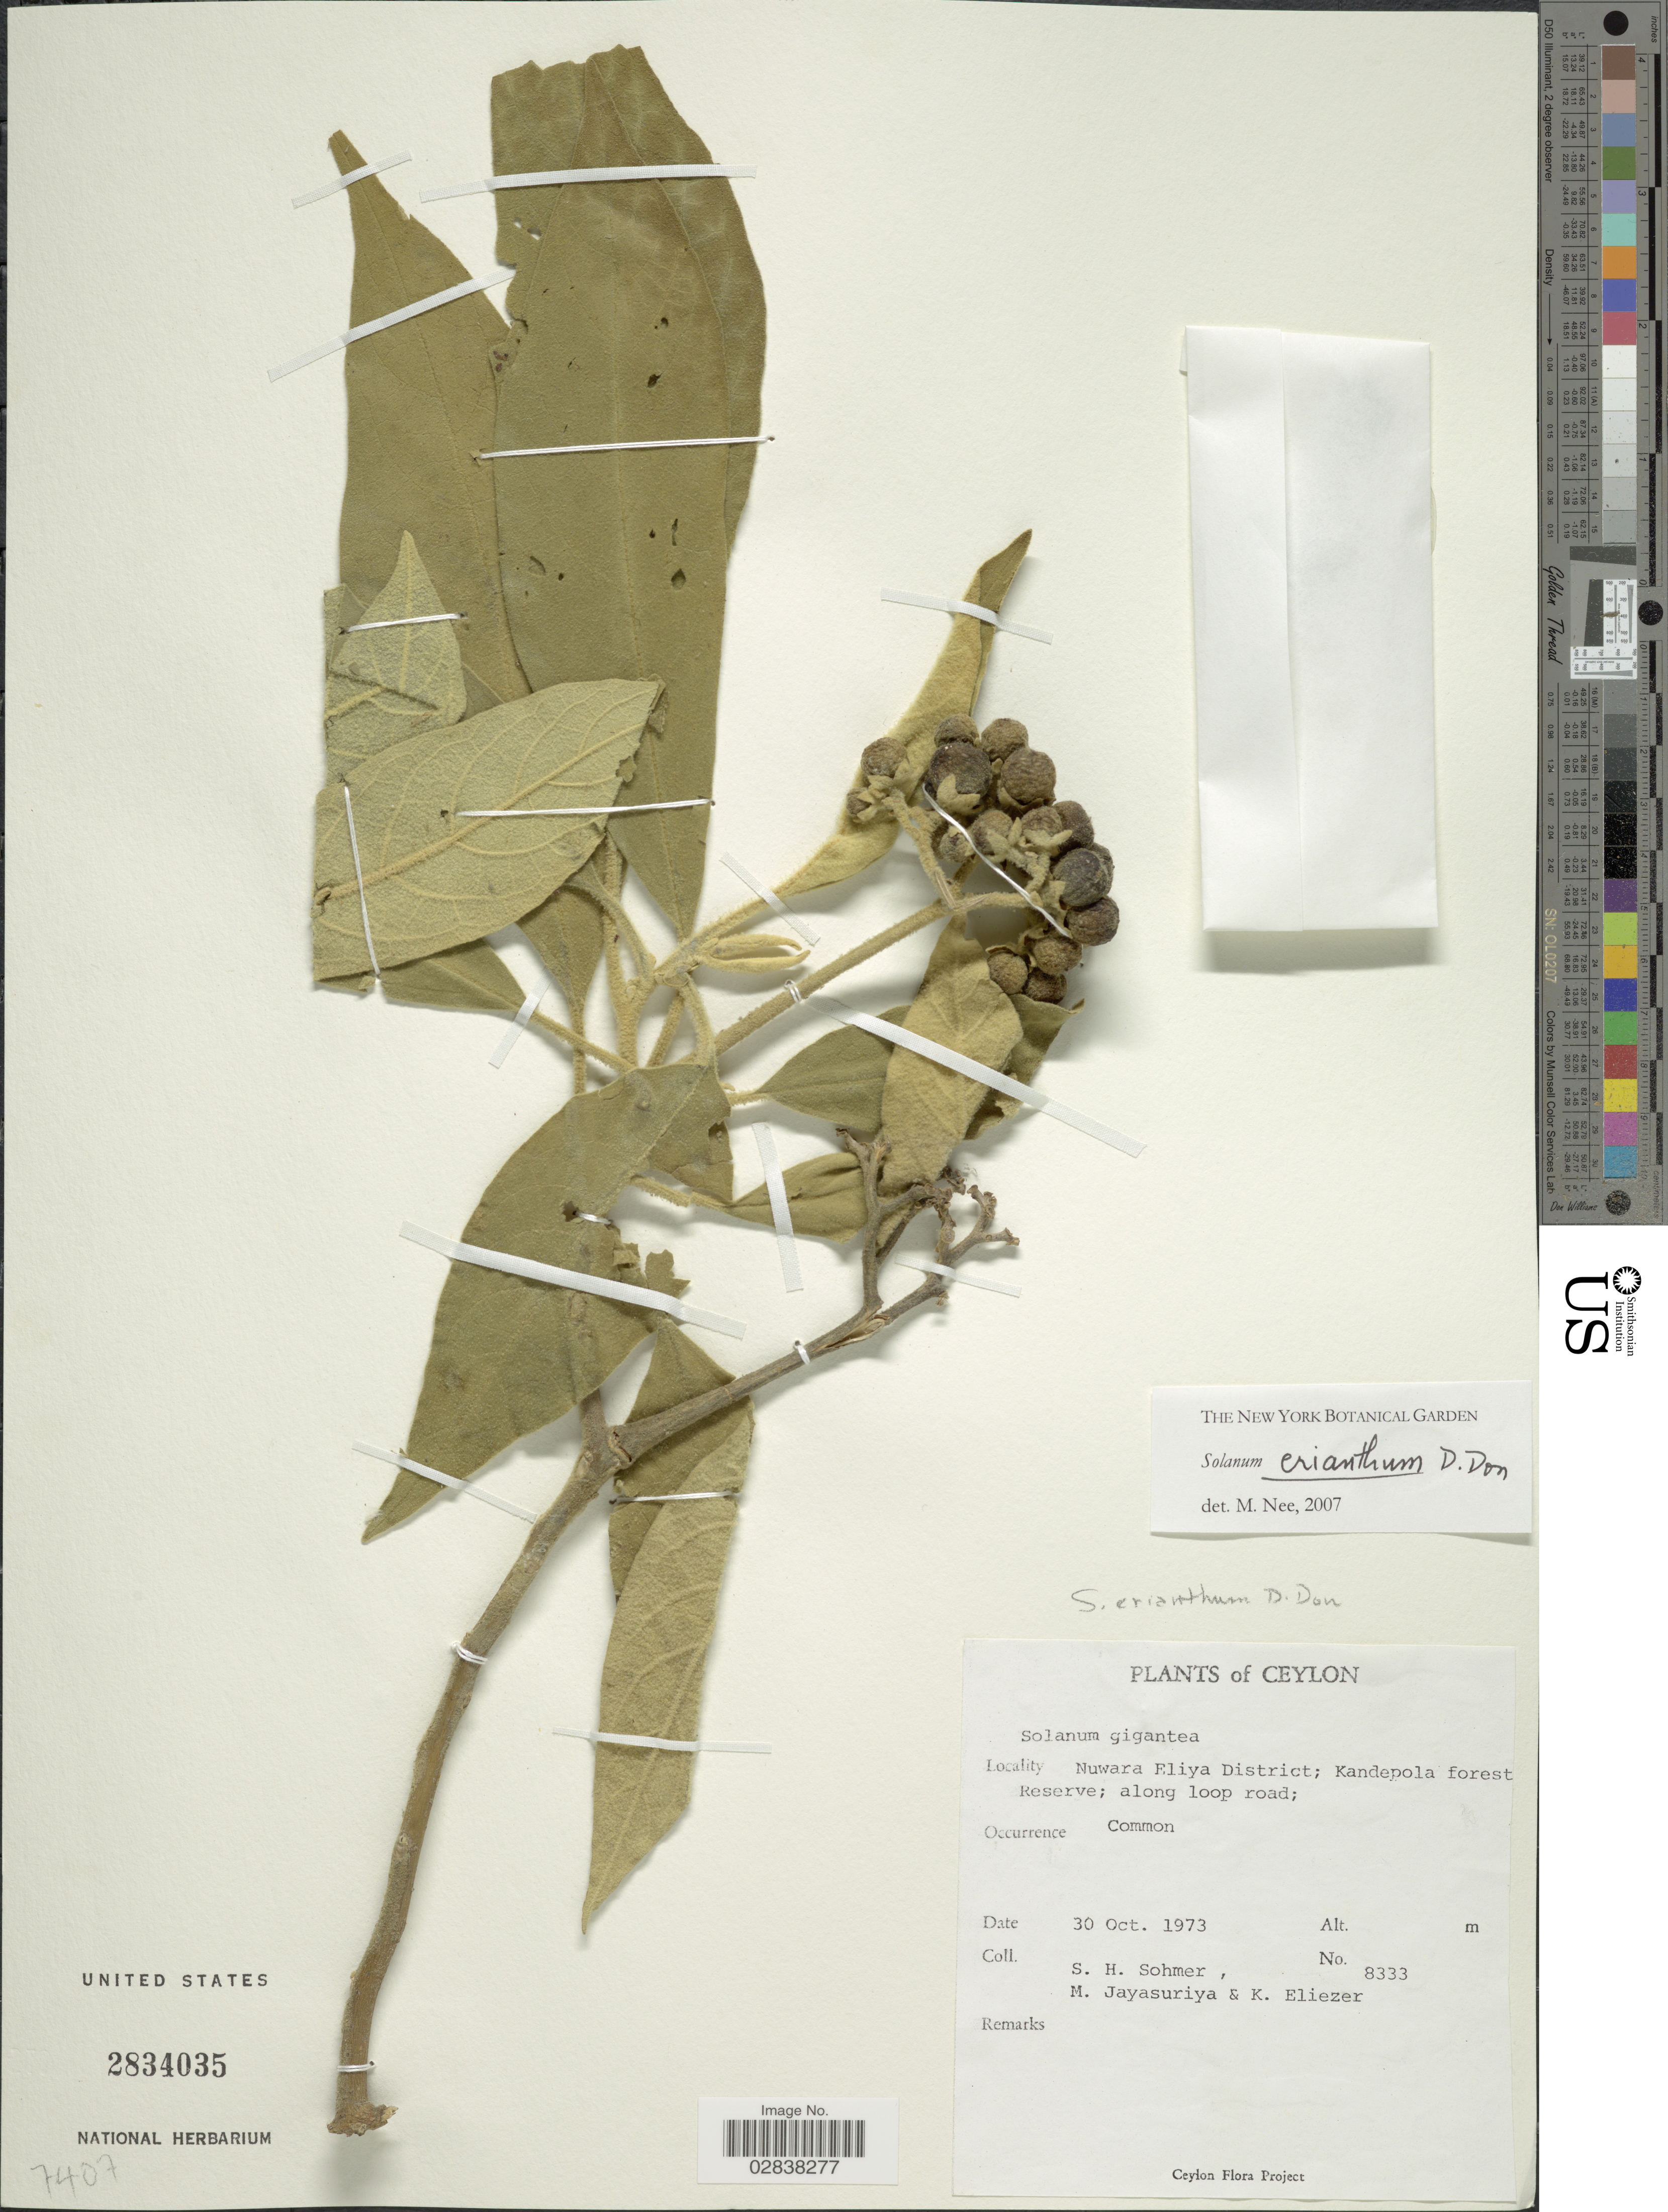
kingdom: Plantae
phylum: Tracheophyta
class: Magnoliopsida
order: Solanales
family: Solanaceae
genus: Solanum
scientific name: Solanum erianthum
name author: D. Don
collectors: S. H. Sohmer, M. Jayasuriya & K. Eliezer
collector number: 8333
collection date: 1973-10-30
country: Sri Lanka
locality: Ceylon, Nuwara Eliya District, Kandepola forest Reserve, along loop road.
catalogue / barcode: US 2834035